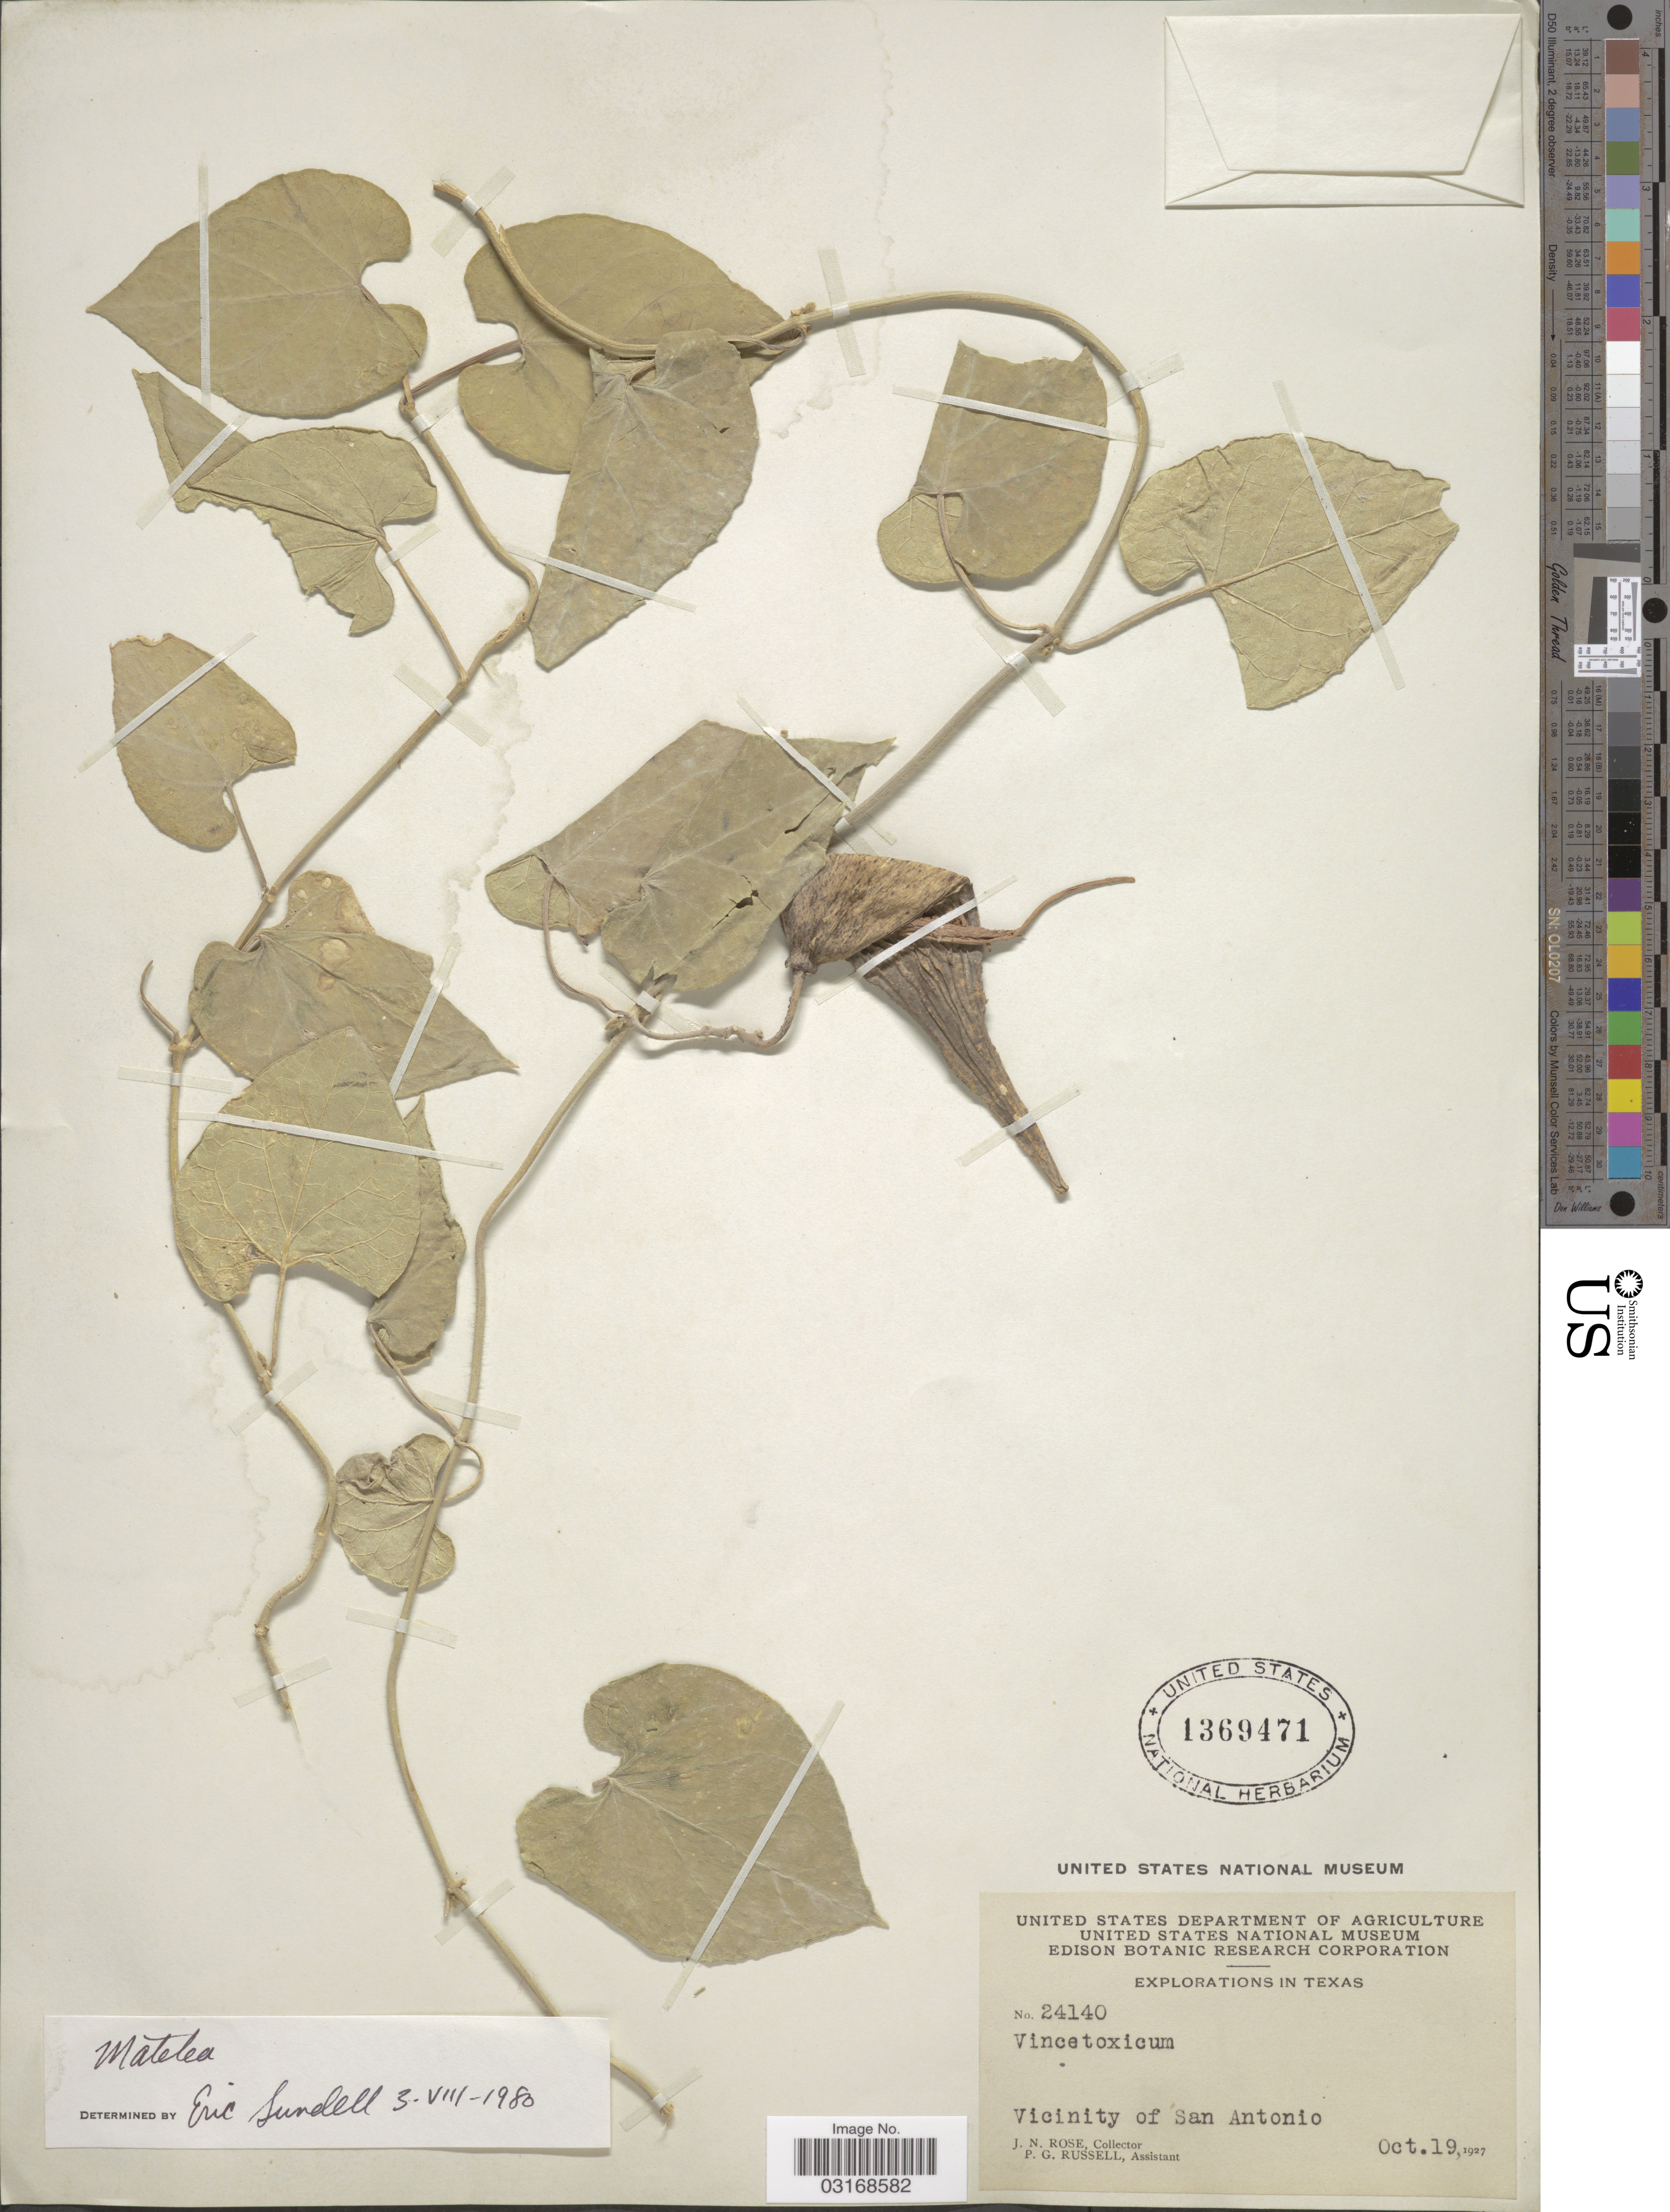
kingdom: Plantae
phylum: Tracheophyta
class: Magnoliopsida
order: Gentianales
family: Apocynaceae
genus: Matelea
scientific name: Matelea sp.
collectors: J. N. Rose & P. G. Russell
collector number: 24140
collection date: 1927-10-19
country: United States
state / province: Texas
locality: Vicinity of San Antonio.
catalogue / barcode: US 1369471